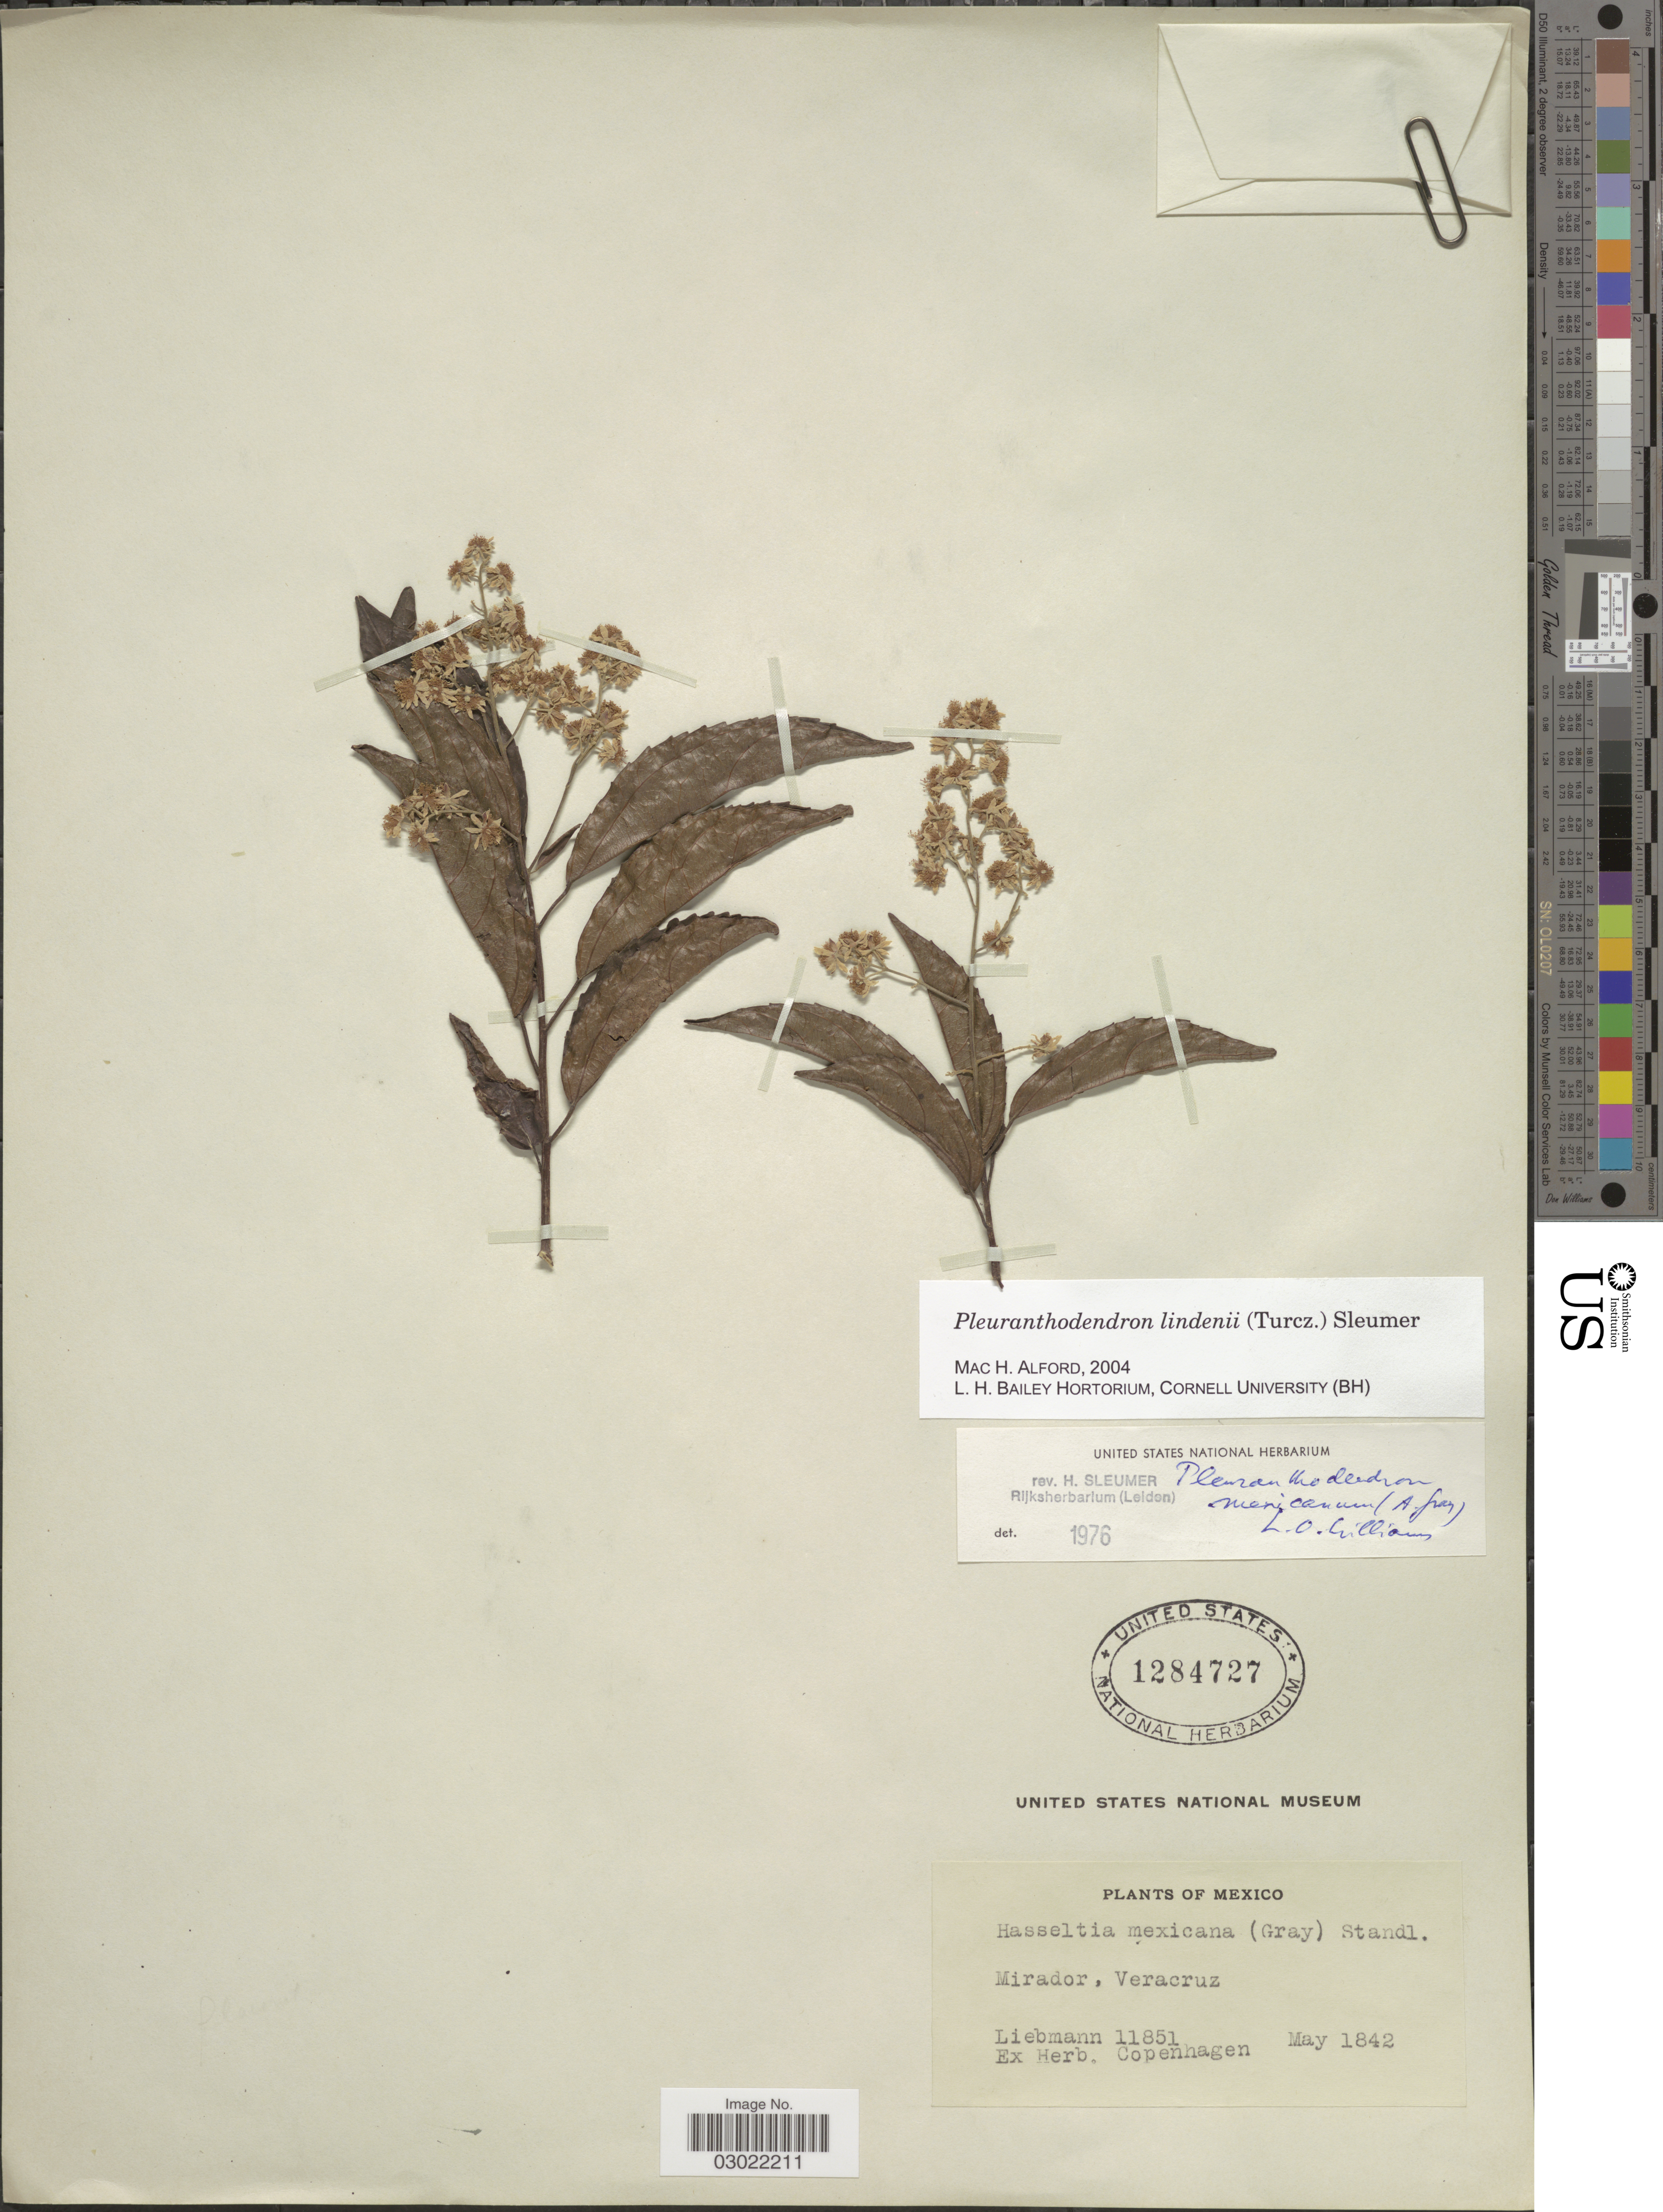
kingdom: Plantae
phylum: Tracheophyta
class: Magnoliopsida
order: Malpighiales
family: Salicaceae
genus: Pleuranthodendron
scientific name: Pleuranthodendron lindenii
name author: (Turcz.) Sleumer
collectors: Liebmann, --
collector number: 11851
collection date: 1842-05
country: Mexico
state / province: Veracruz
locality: Mirador, Veracruz.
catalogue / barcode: US 1284727